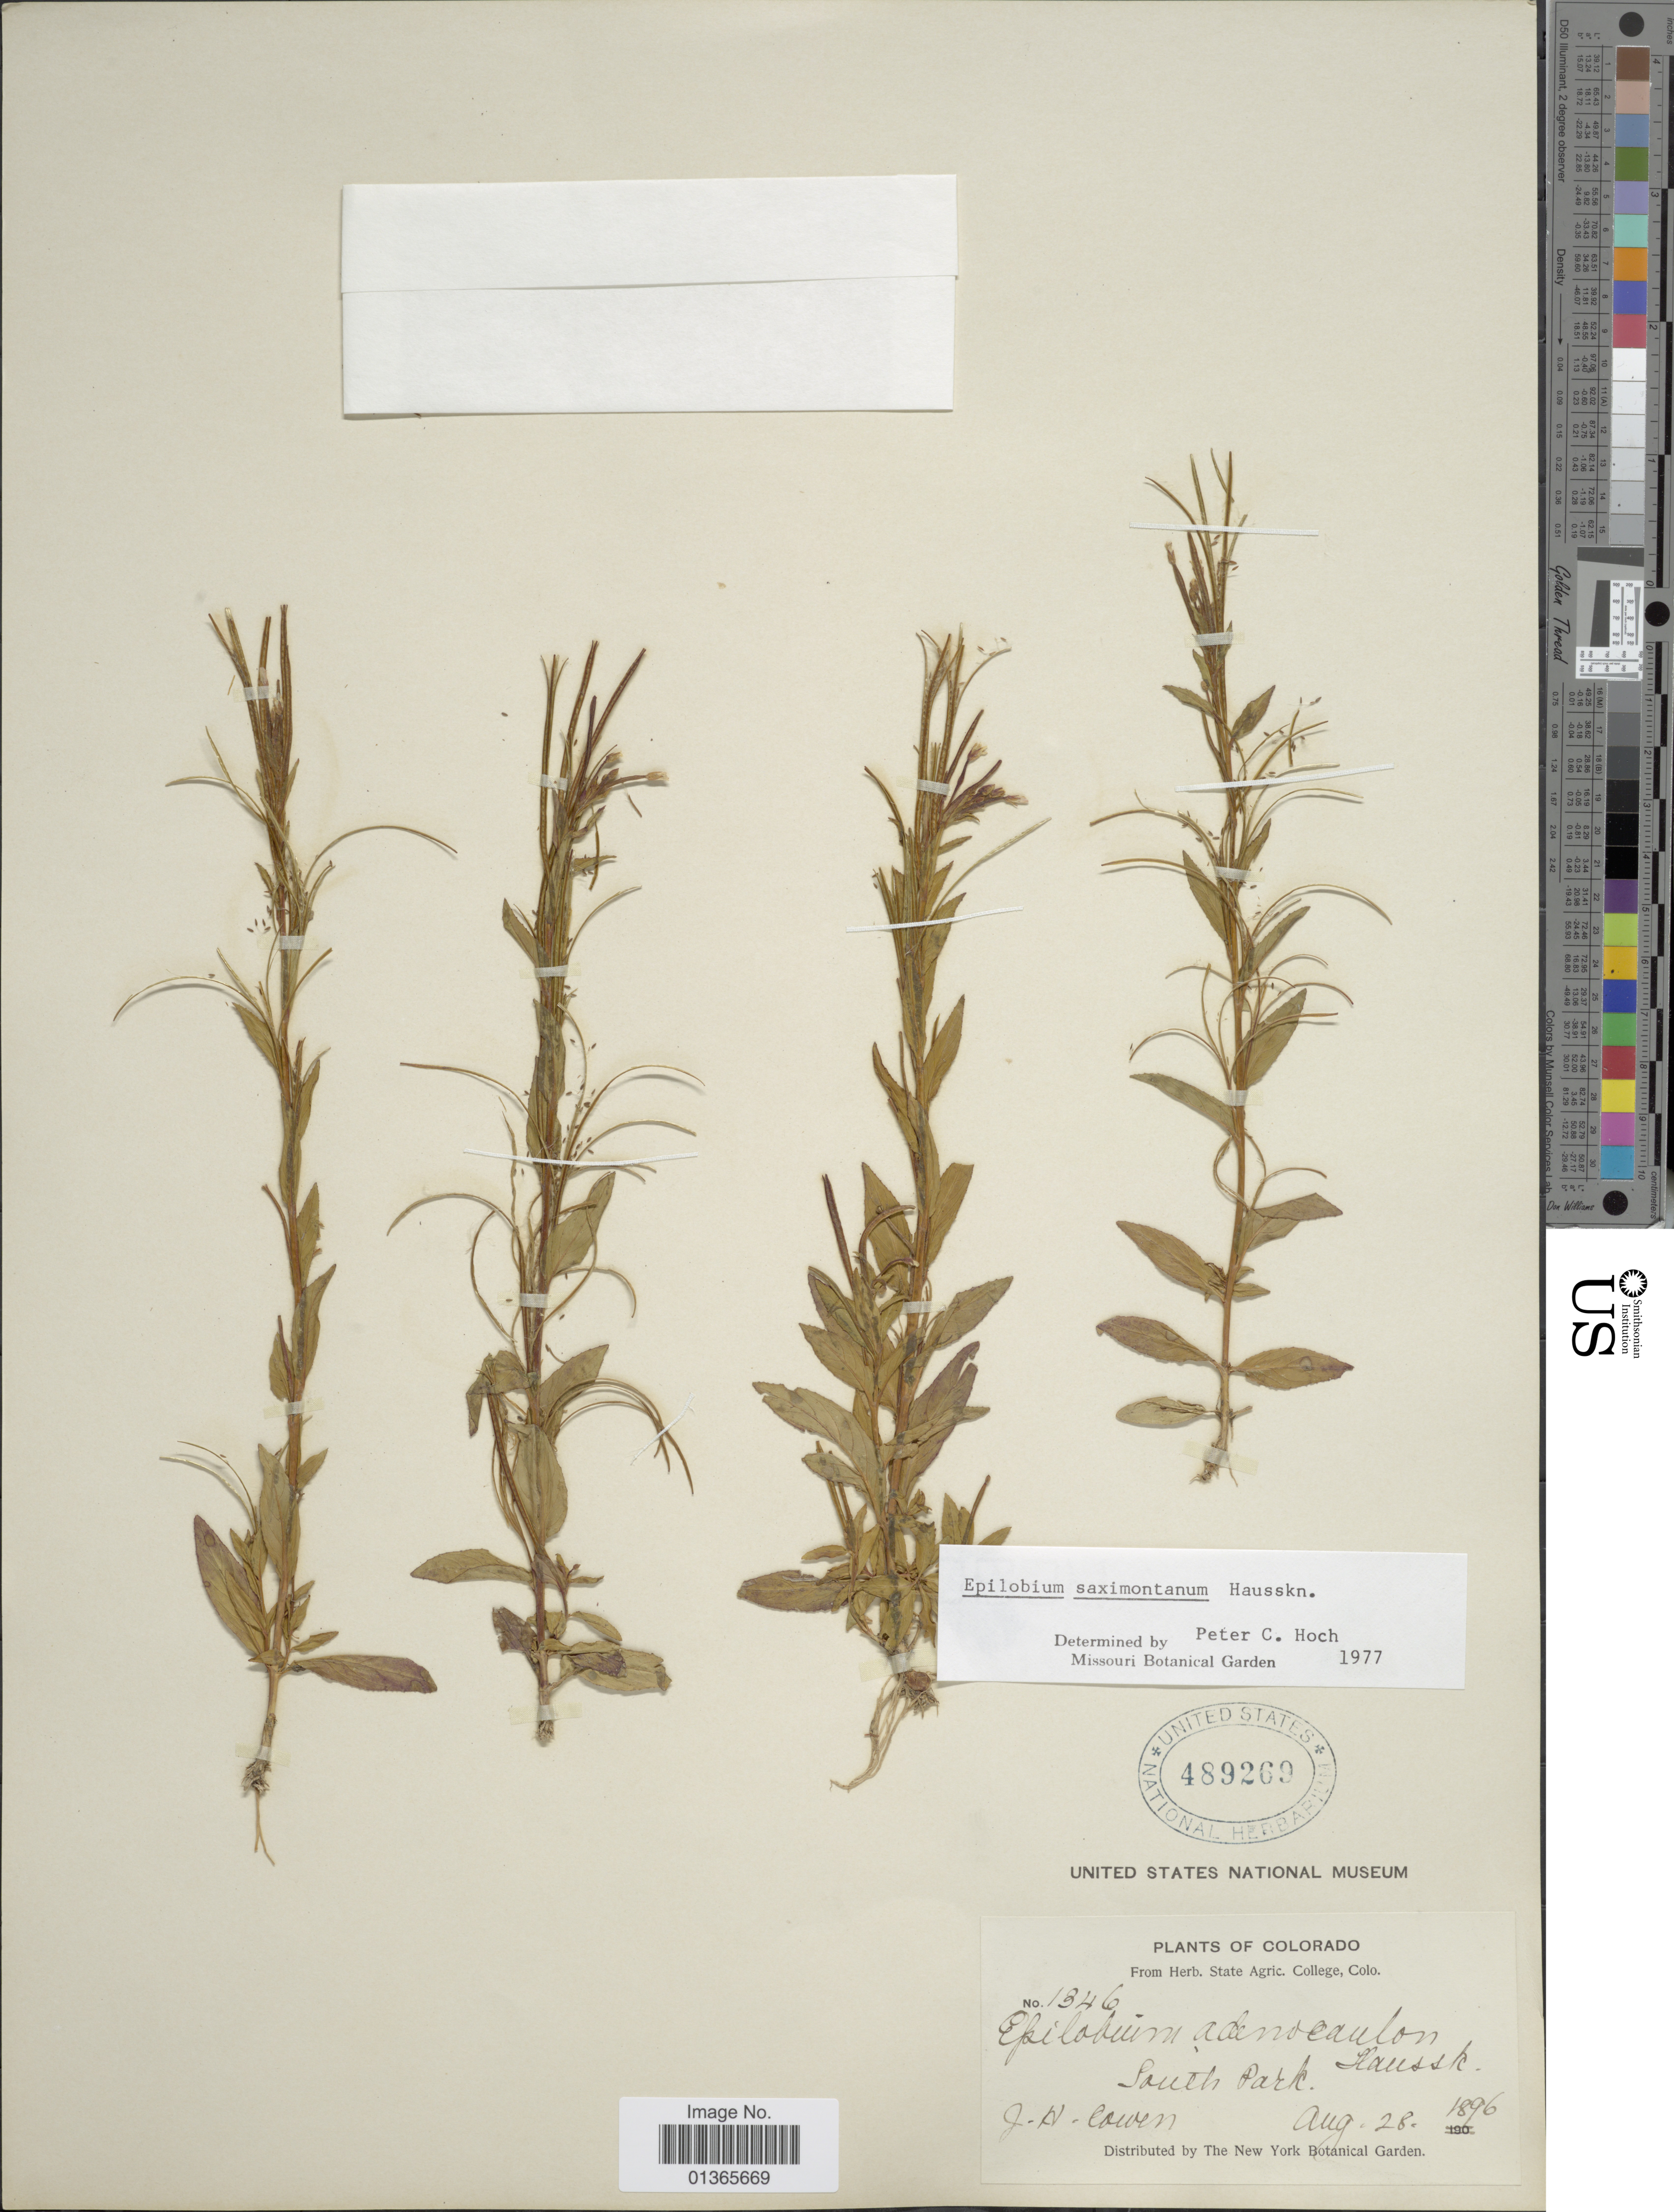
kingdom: Plantae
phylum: Tracheophyta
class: Magnoliopsida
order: Myrtales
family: Onagraceae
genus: Epilobium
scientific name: Epilobium saximontanum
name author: Hausskn.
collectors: J. H. Cowen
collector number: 1346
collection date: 1896-08-28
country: United States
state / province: Colorado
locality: South Park.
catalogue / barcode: US 489269